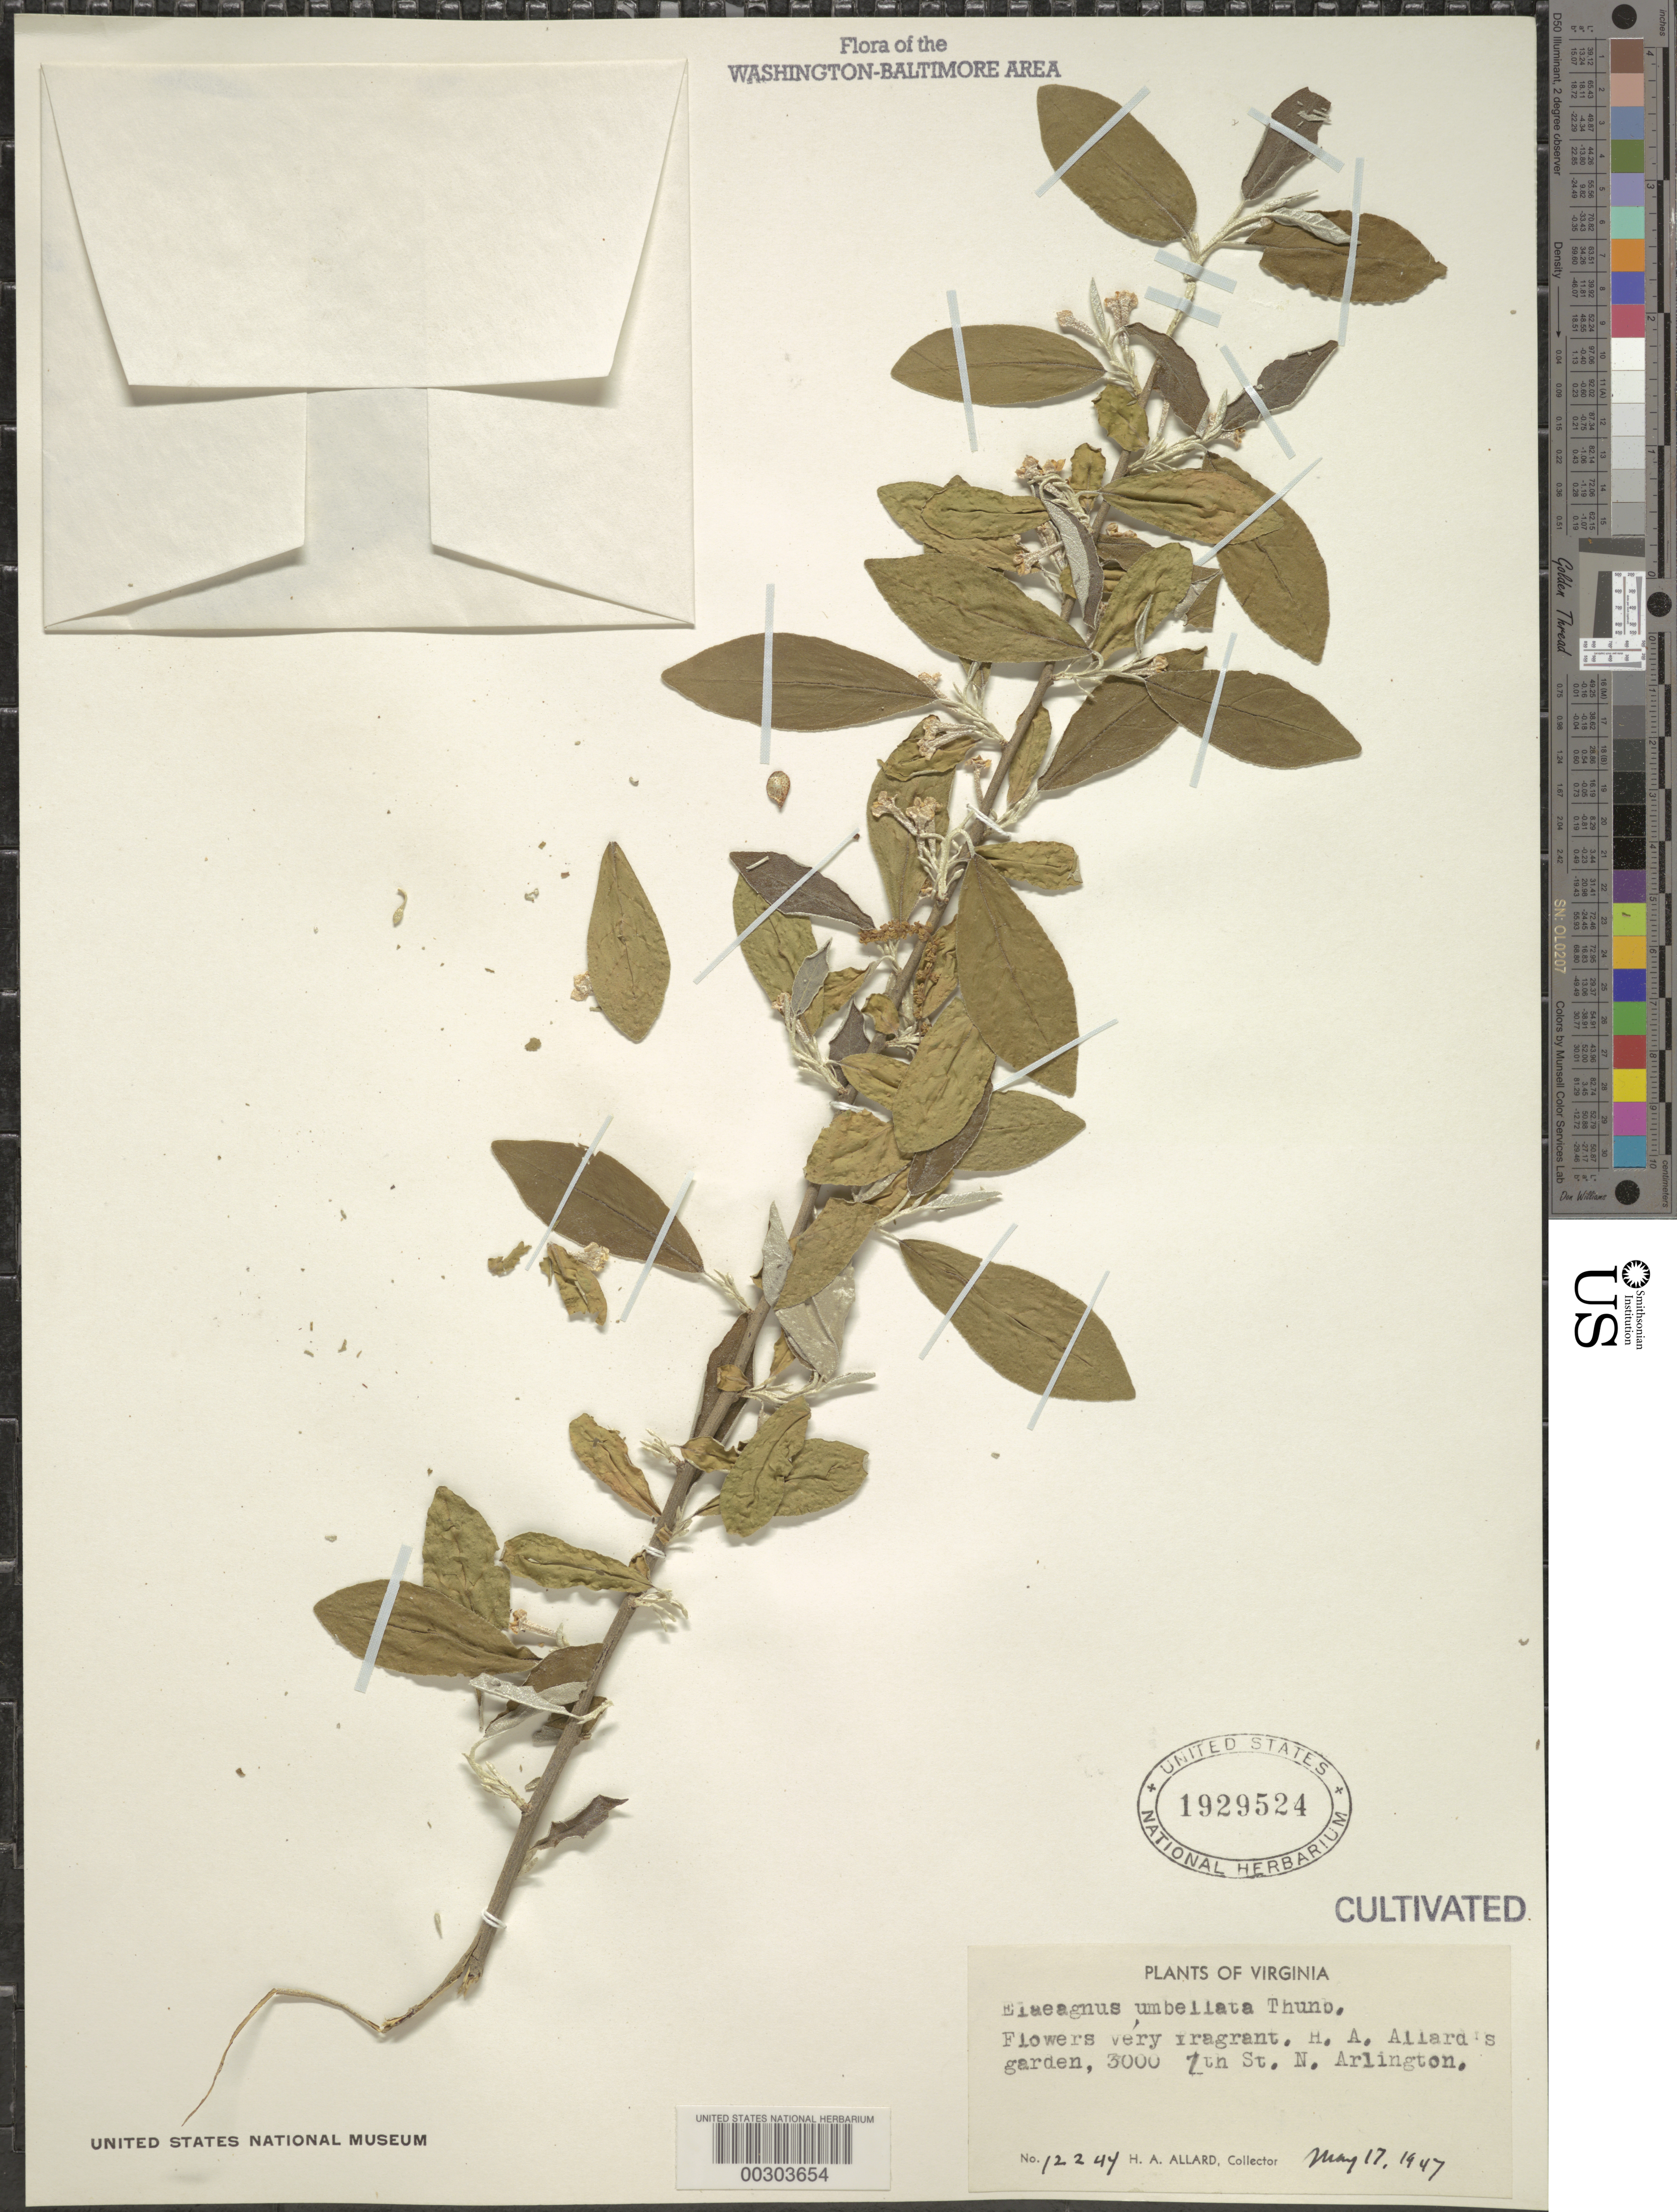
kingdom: Plantae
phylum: Tracheophyta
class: Magnoliopsida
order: Rosales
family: Elaeagnaceae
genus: Elaeagnus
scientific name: Elaeagnus umbellata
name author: Thunb.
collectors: H. A. Allard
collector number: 12244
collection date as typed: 17 May 1947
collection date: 1947-05-17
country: United States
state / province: Virginia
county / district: Arlington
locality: Arlington, 3000 7th St N, H.A. Allard's Garden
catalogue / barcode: US 1929524